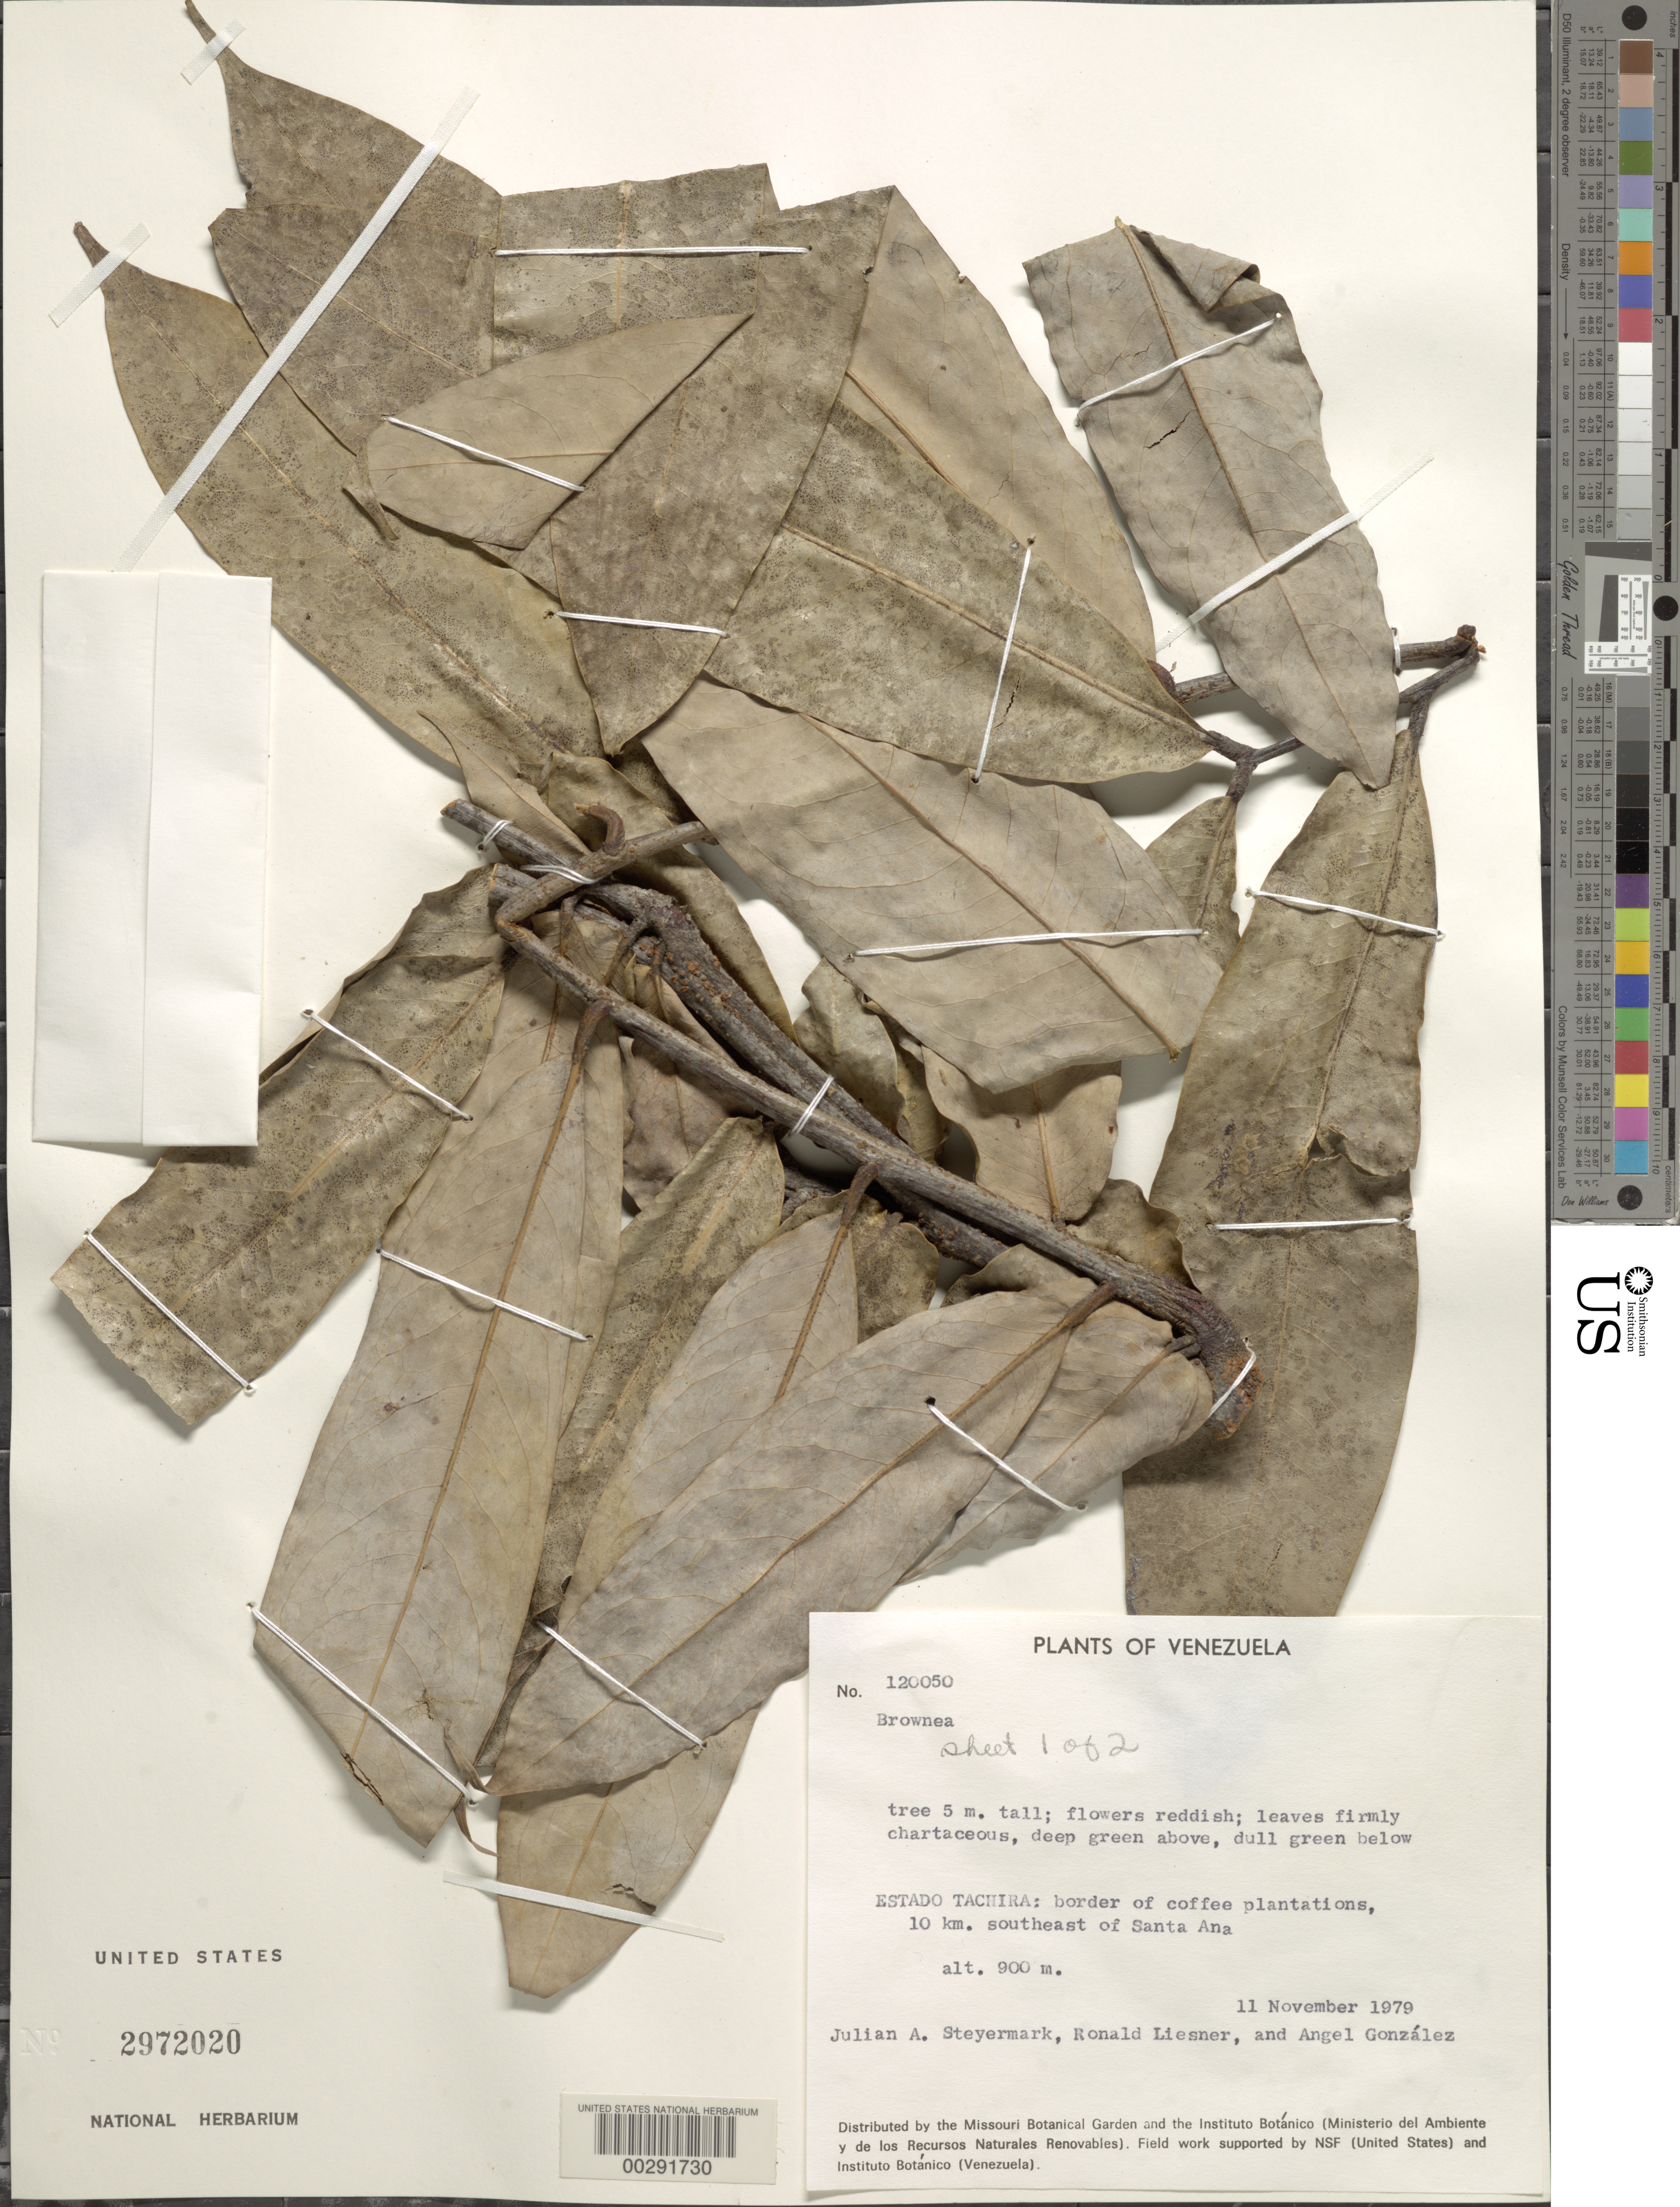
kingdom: Plantae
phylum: Tracheophyta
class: Magnoliopsida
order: Fabales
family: Fabaceae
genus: Brownea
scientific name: Brownea macrophylla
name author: B.L. Linden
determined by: Santos-Silva, J.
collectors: J. Steyermark, R. L. Liesner & A. C. González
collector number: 120050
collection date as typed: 11 Nov 1979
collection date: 1979-11-11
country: Venezuela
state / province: Tachira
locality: Border of coffee plantations, 10 km se of santa ana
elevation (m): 900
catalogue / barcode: US 2972020